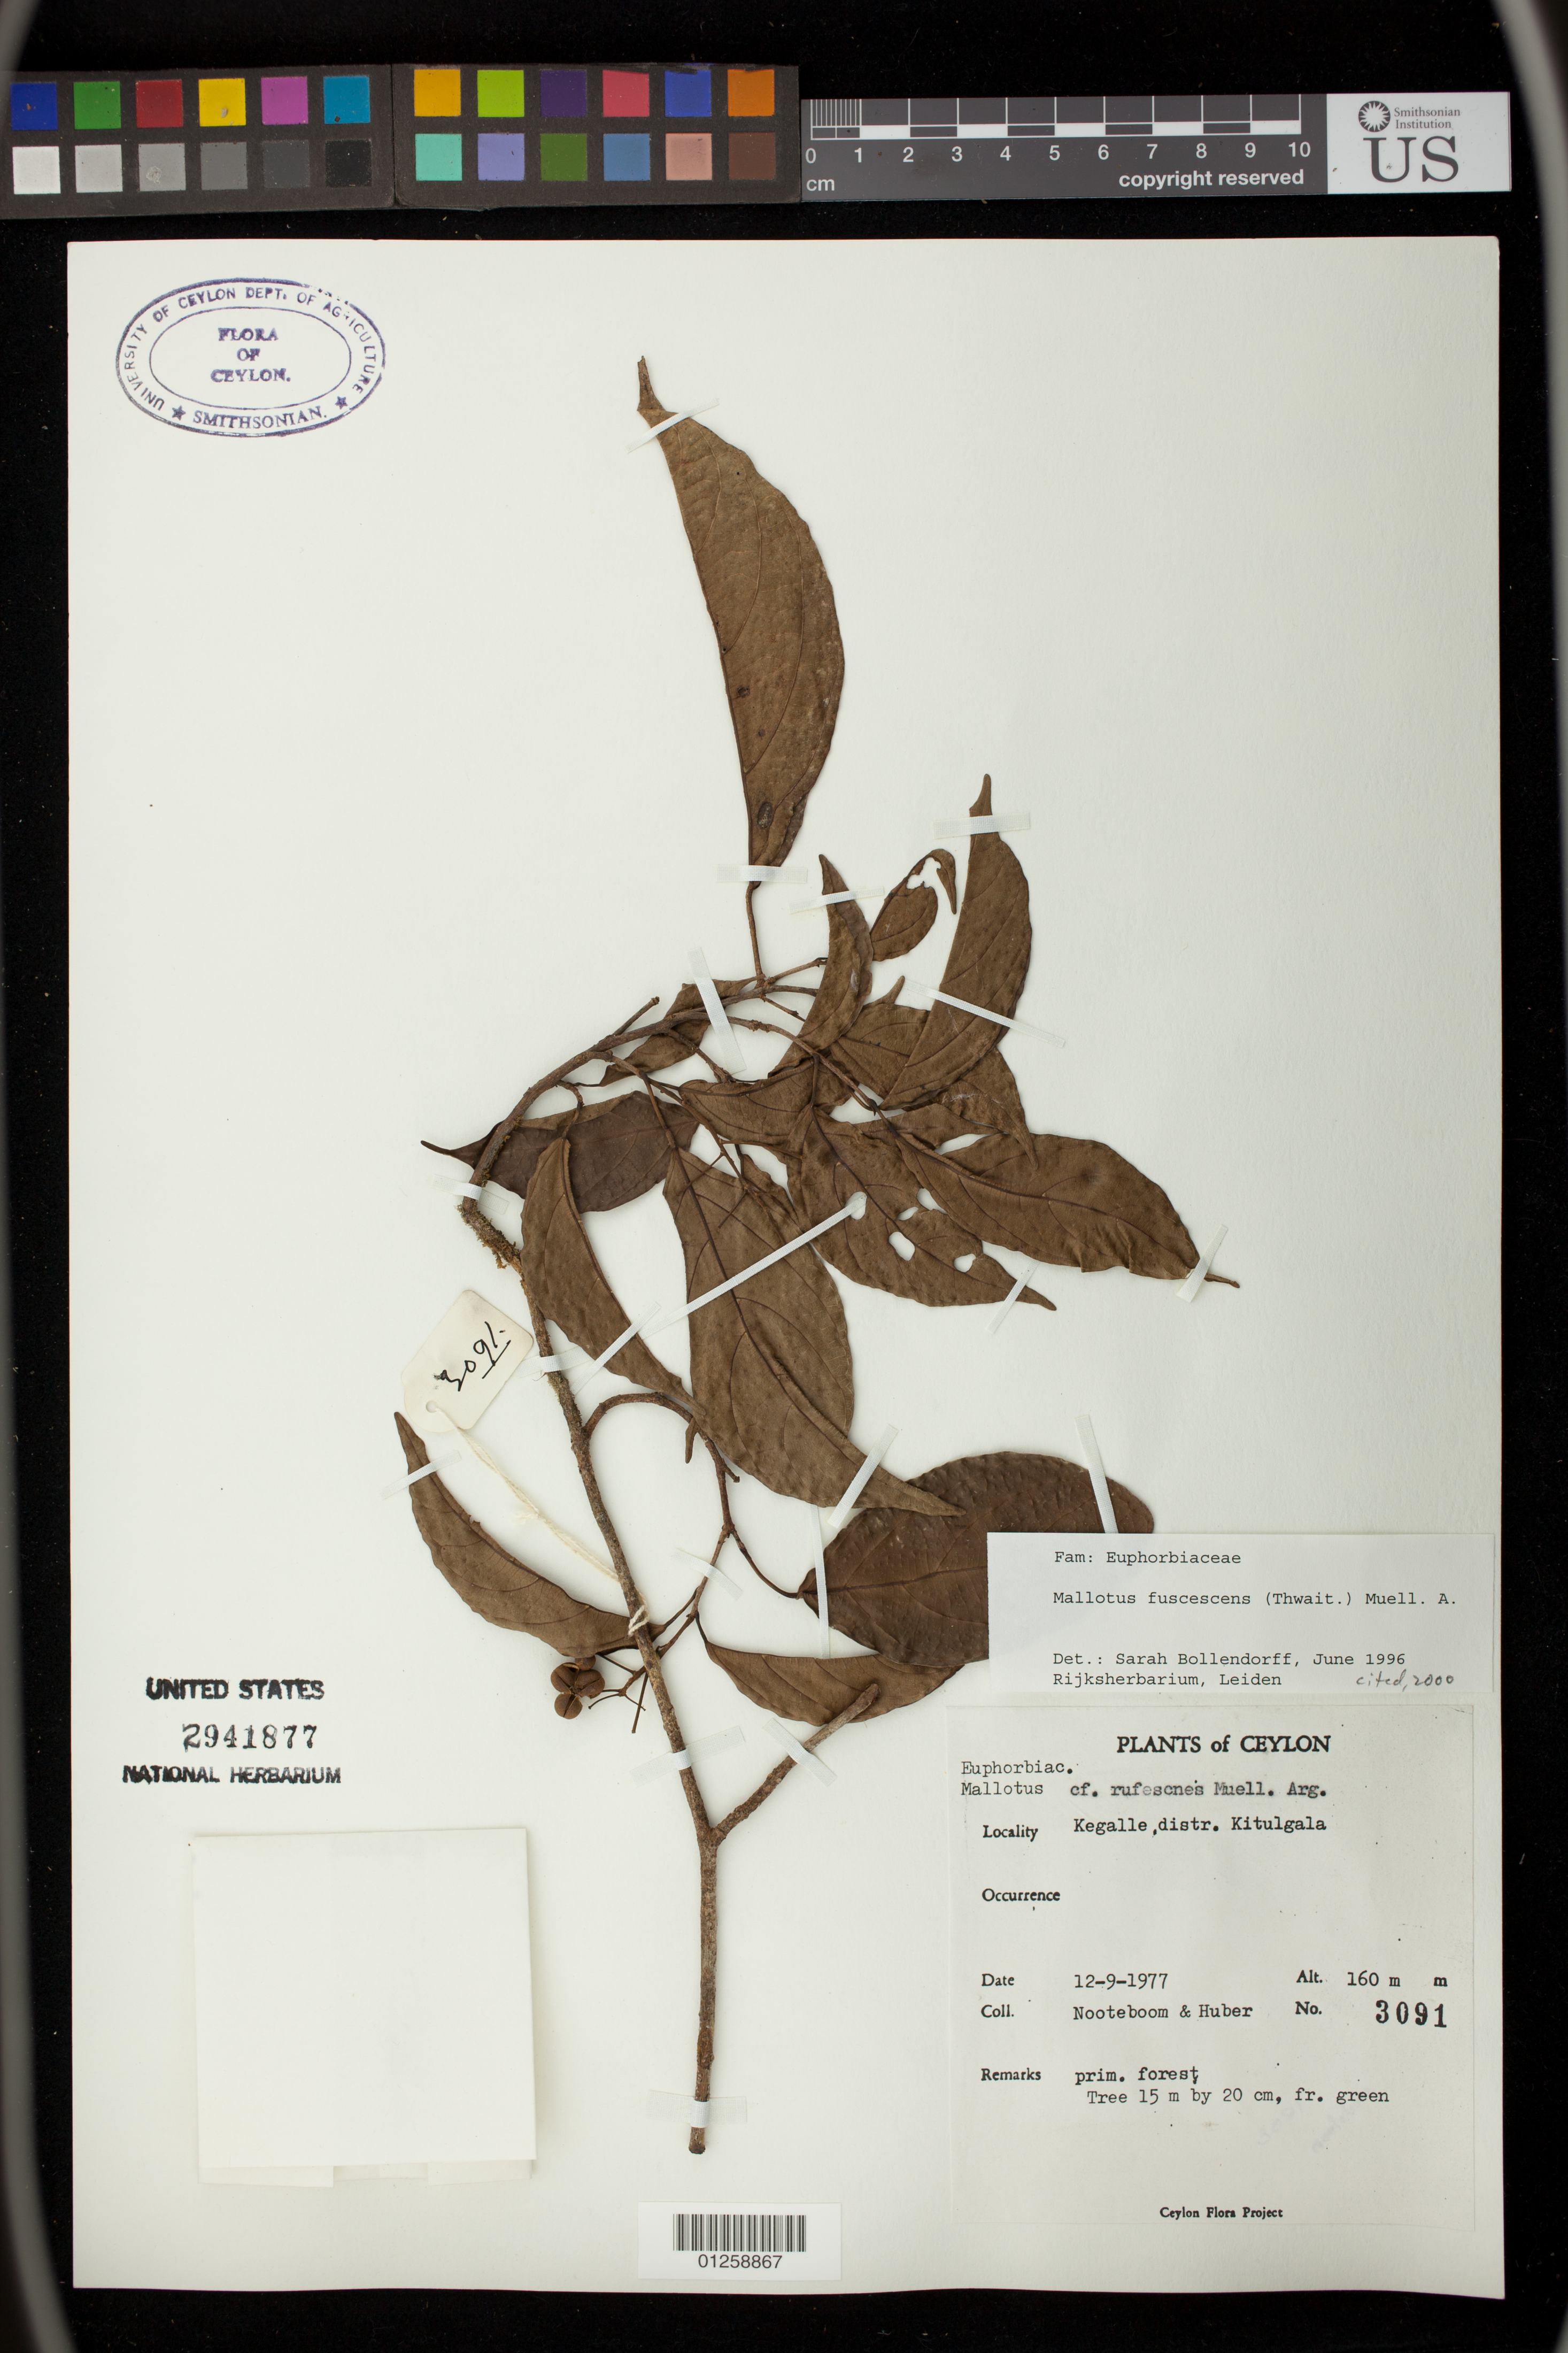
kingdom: Plantae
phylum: Tracheophyta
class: Magnoliopsida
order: Malpighiales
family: Euphorbiaceae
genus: Mallotus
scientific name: Mallotus fuscescens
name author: (Thwaites) Müll. Arg.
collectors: Nooteboom, -- & Huber, --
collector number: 3091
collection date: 1977-12-09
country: Sri Lanka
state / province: Sabaragamuwa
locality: Kegalle distr. Kitulgala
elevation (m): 160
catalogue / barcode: US 2941877